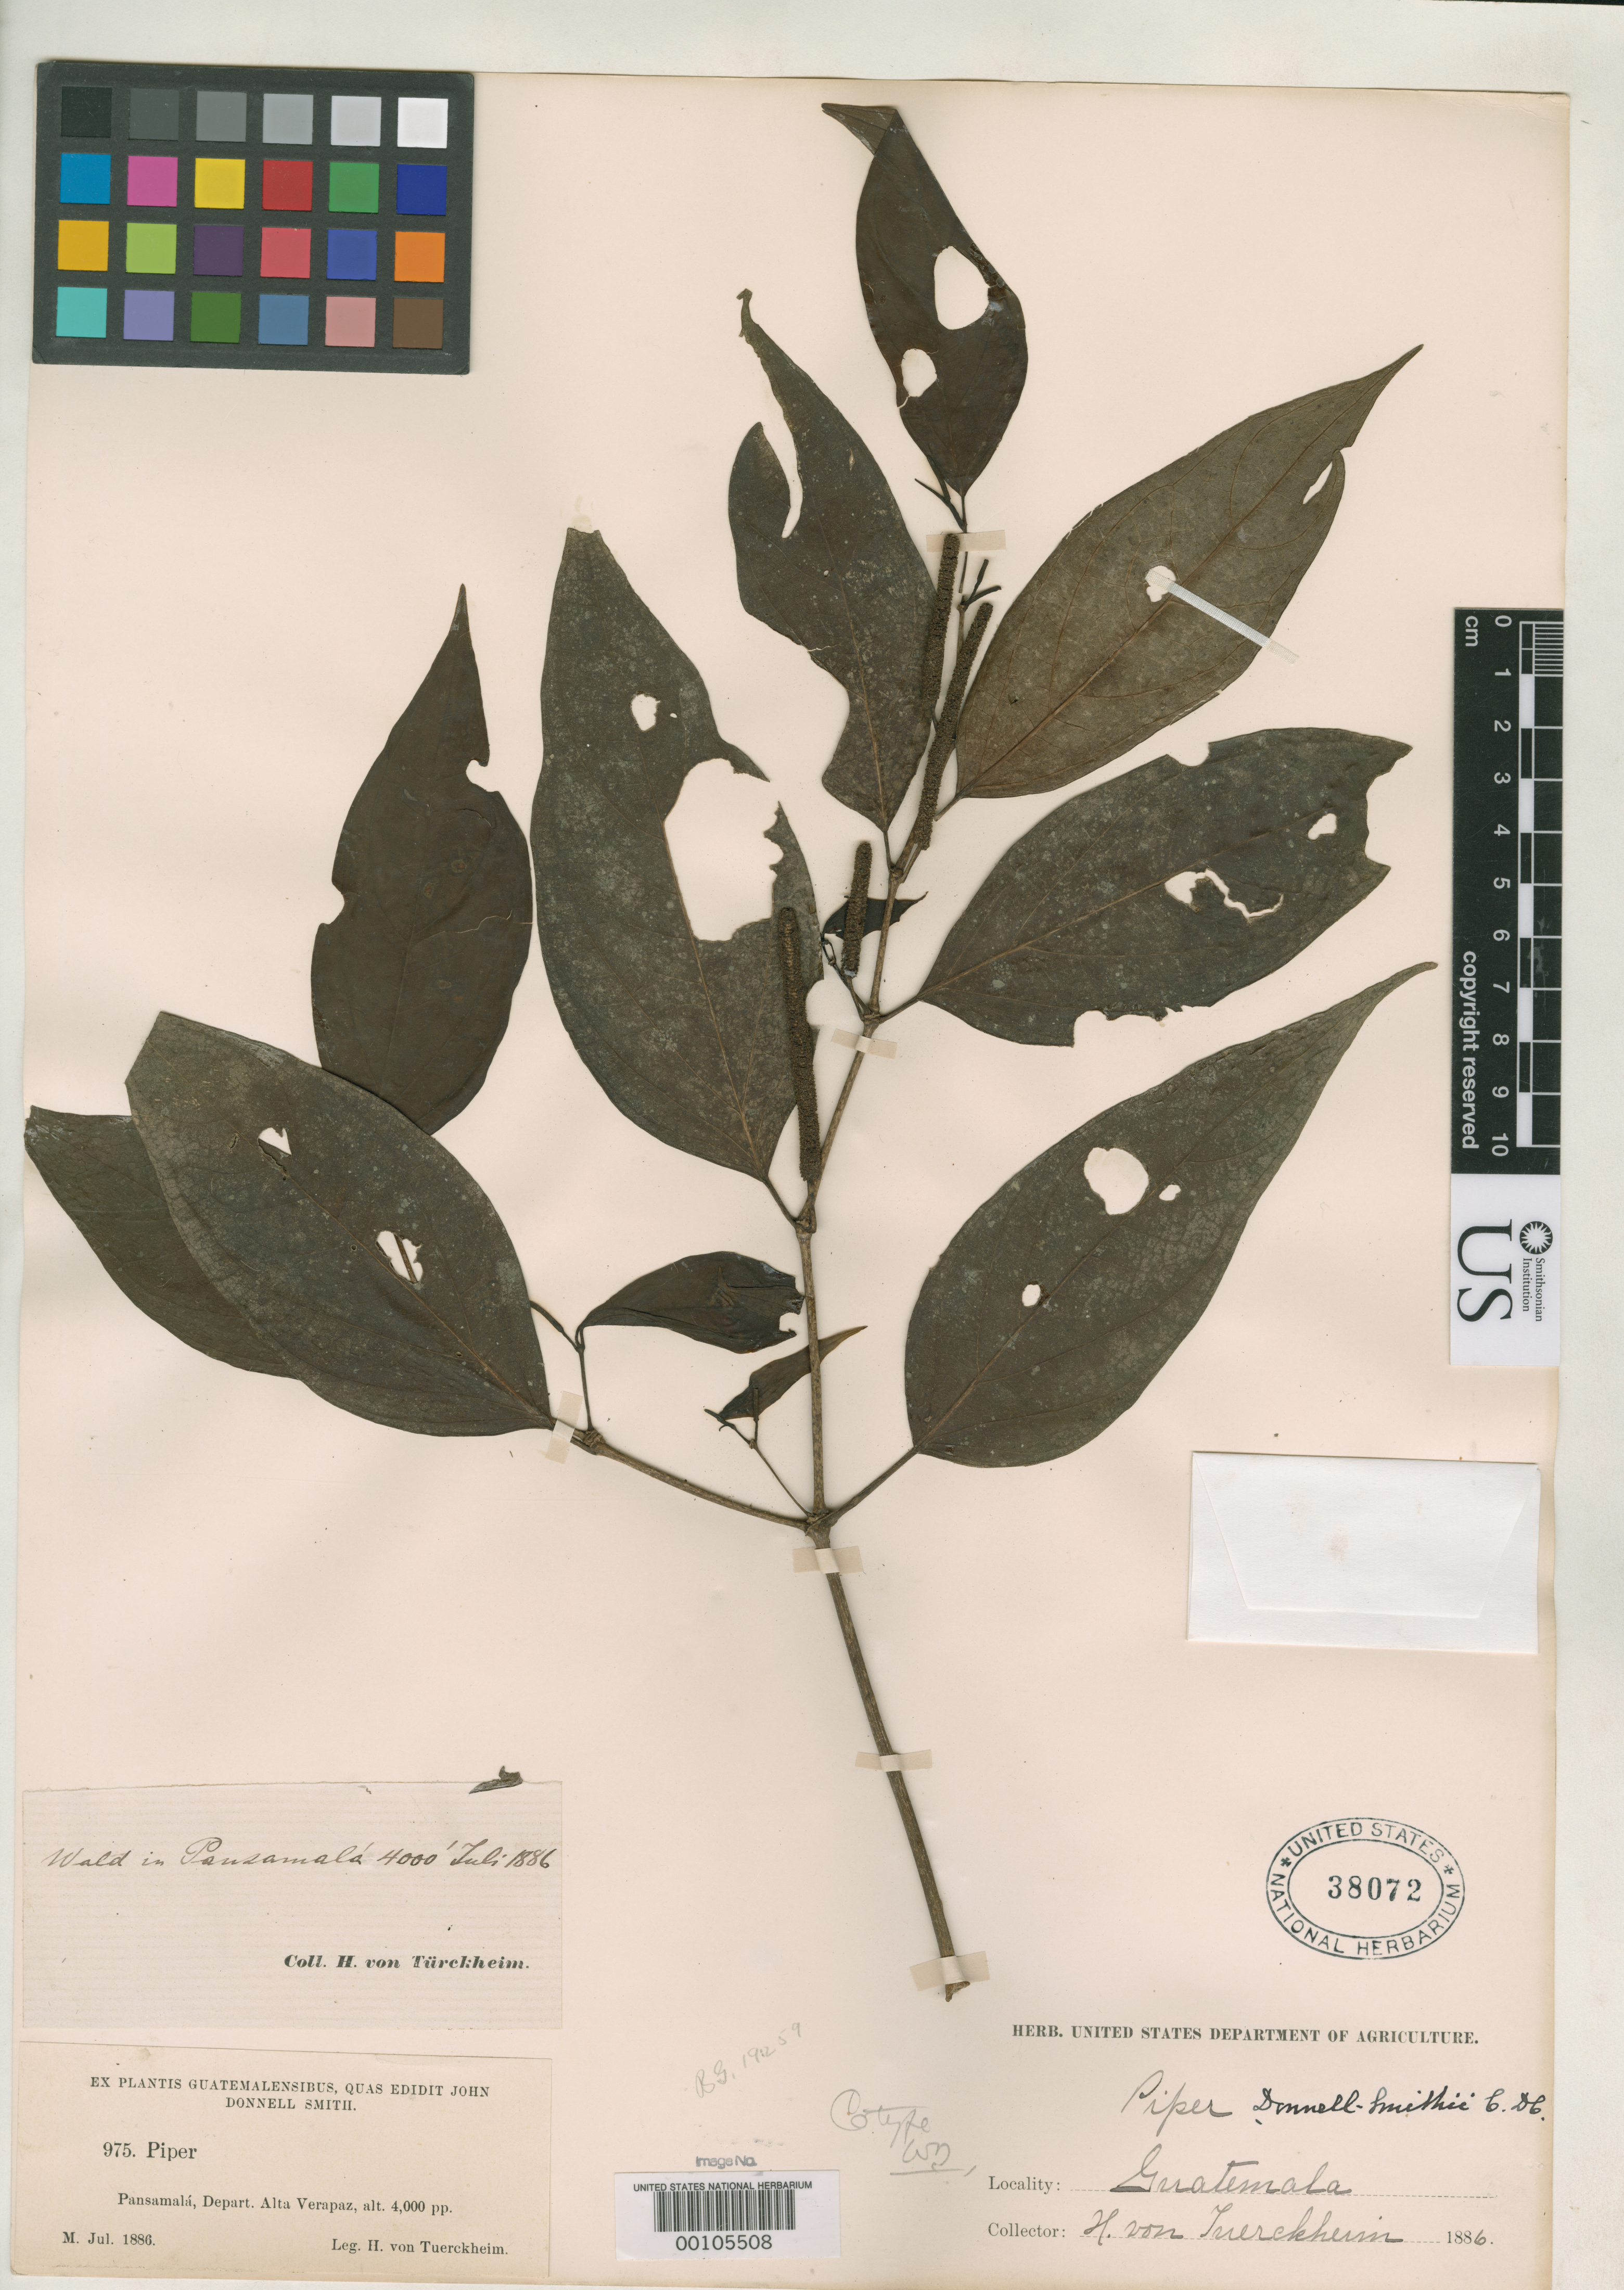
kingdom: Plantae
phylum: Tracheophyta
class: Magnoliopsida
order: Piperales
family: Piperaceae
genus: Piper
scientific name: Piper donnell-smithii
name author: C. DC.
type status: Isotype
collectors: H. von Türckheim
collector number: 975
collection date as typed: Jul 1886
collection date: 1886-07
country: Guatemala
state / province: Alta Verapaz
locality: Pansamalá.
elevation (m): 1219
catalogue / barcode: US 38072